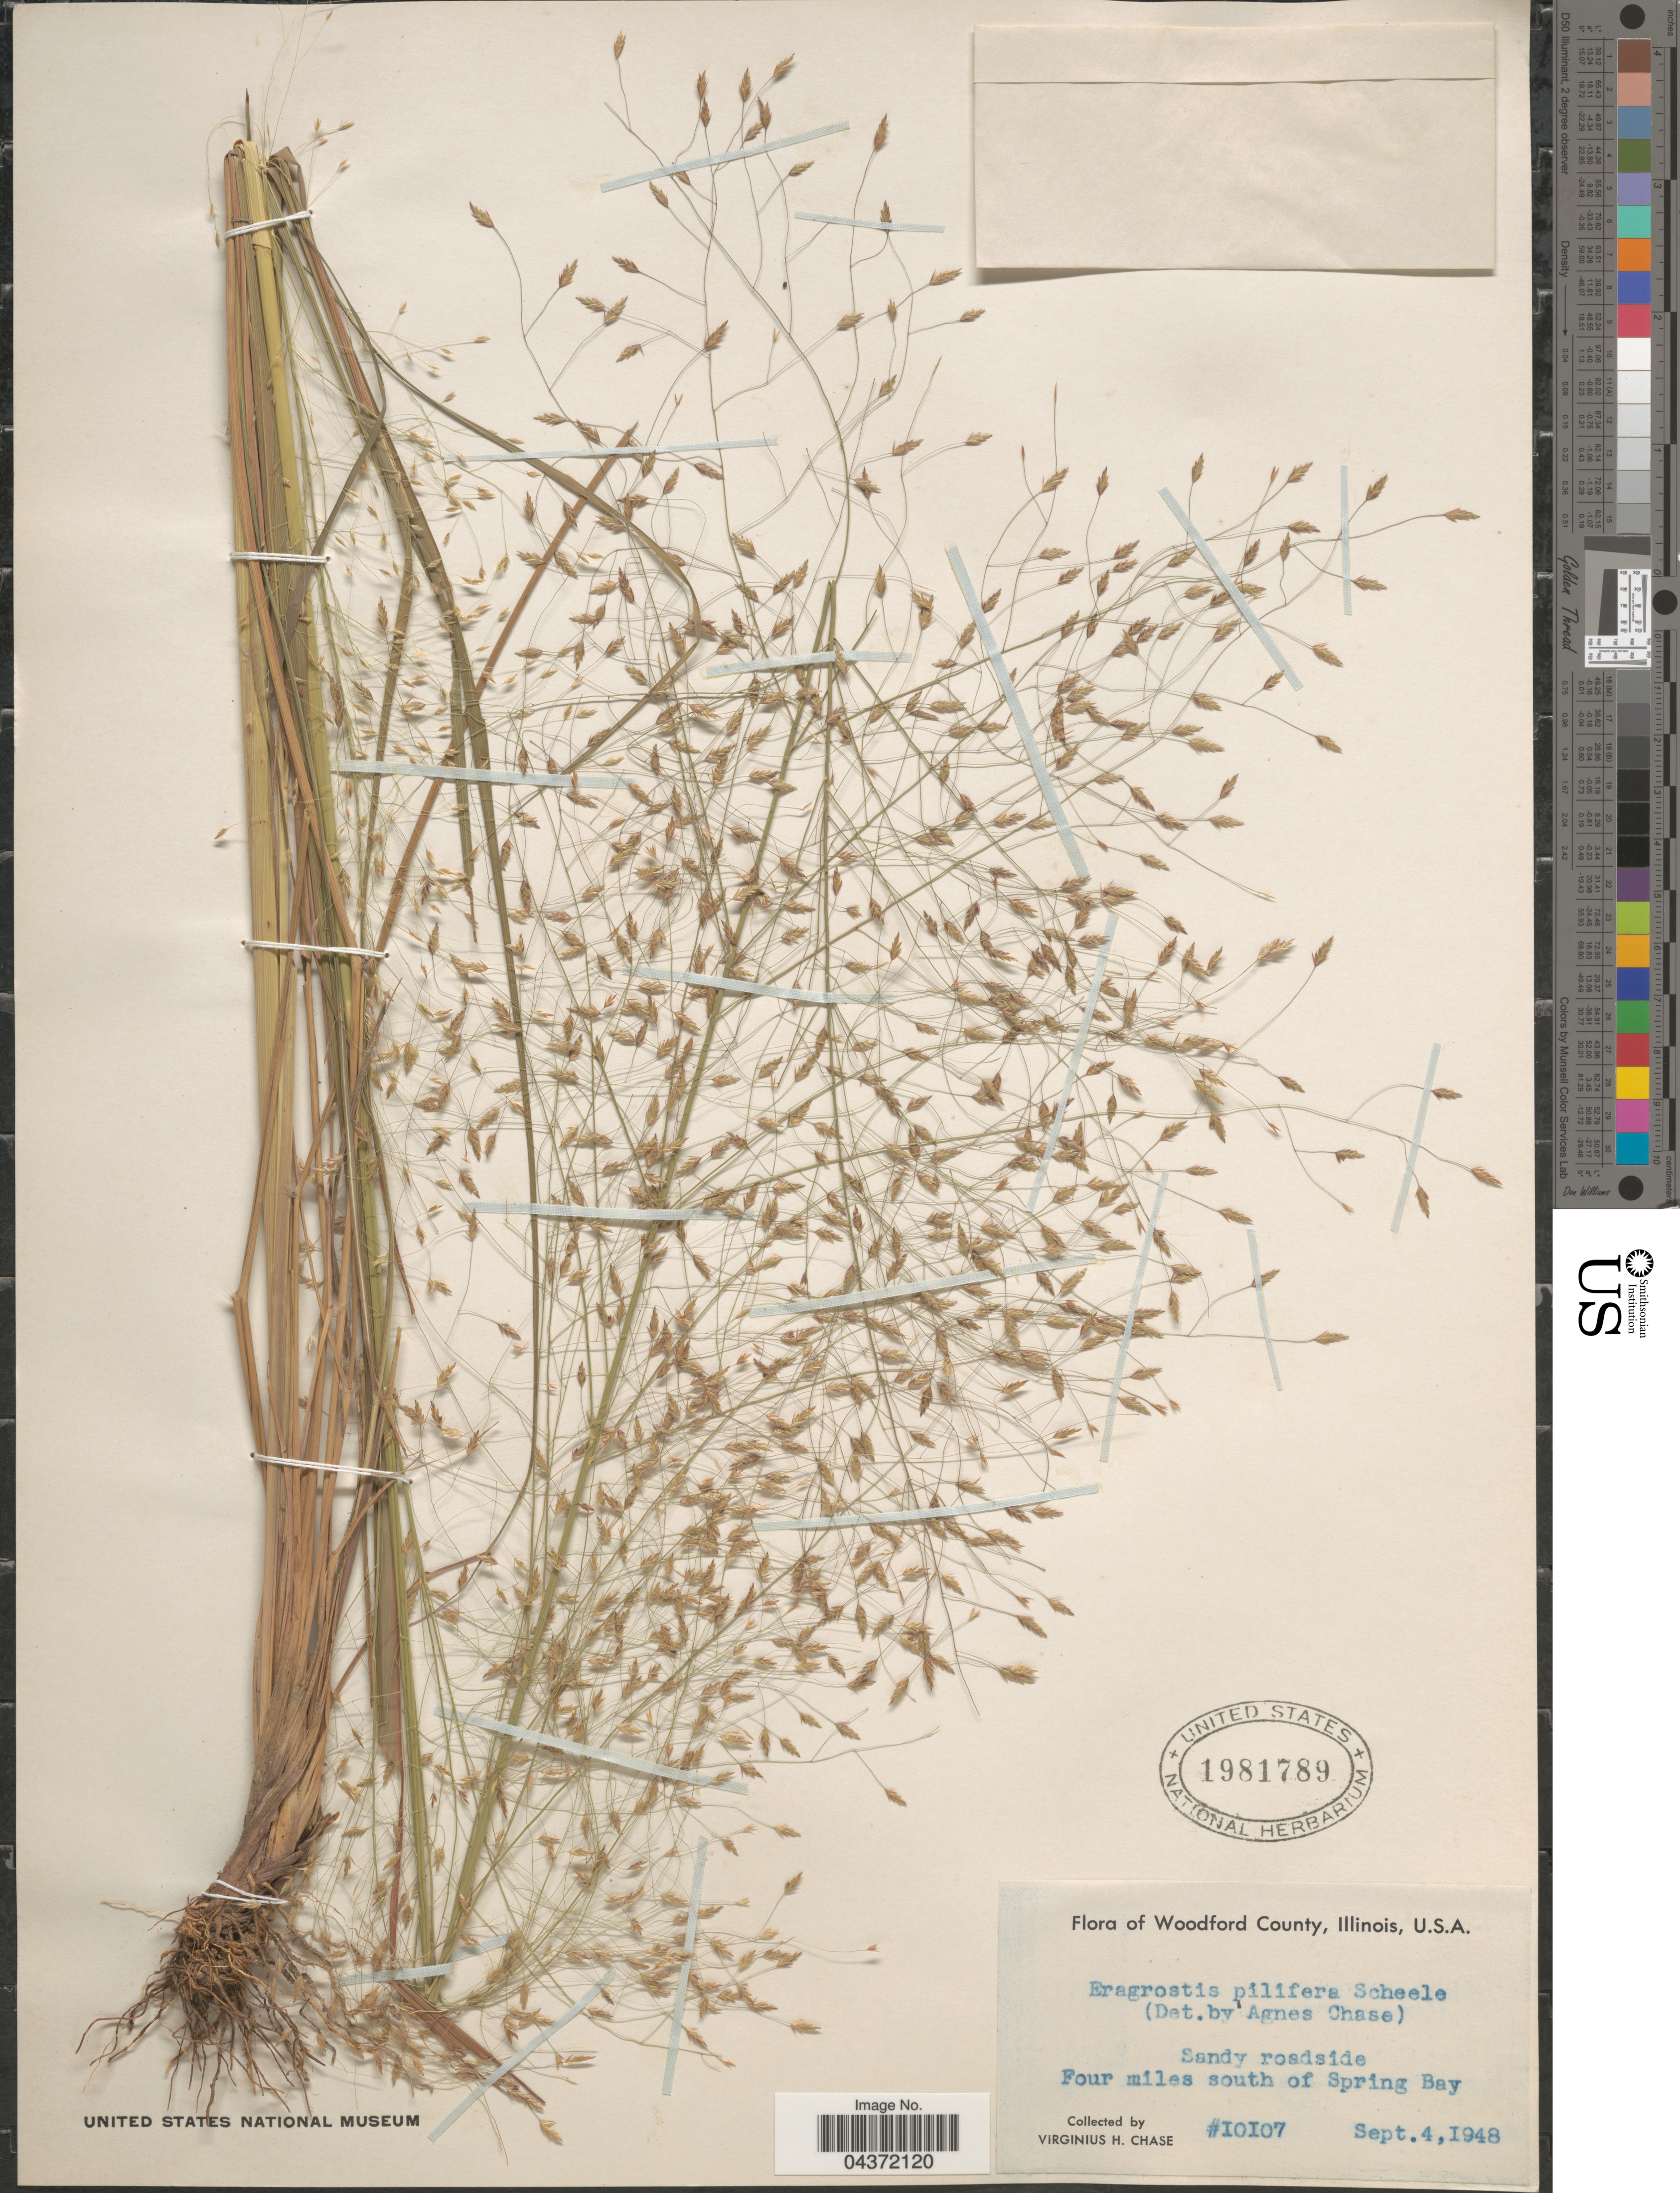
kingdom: Plantae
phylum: Tracheophyta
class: Liliopsida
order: Poales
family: Poaceae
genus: Eragrostis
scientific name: Eragrostis trichodes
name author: (Nutt.) Alph. Wood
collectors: V. H. Chase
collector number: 10107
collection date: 1948-09-04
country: United States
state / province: Illinois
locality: Woodford County. Sandy roadside. Four miles south of Spring Bay.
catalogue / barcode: US 1981789